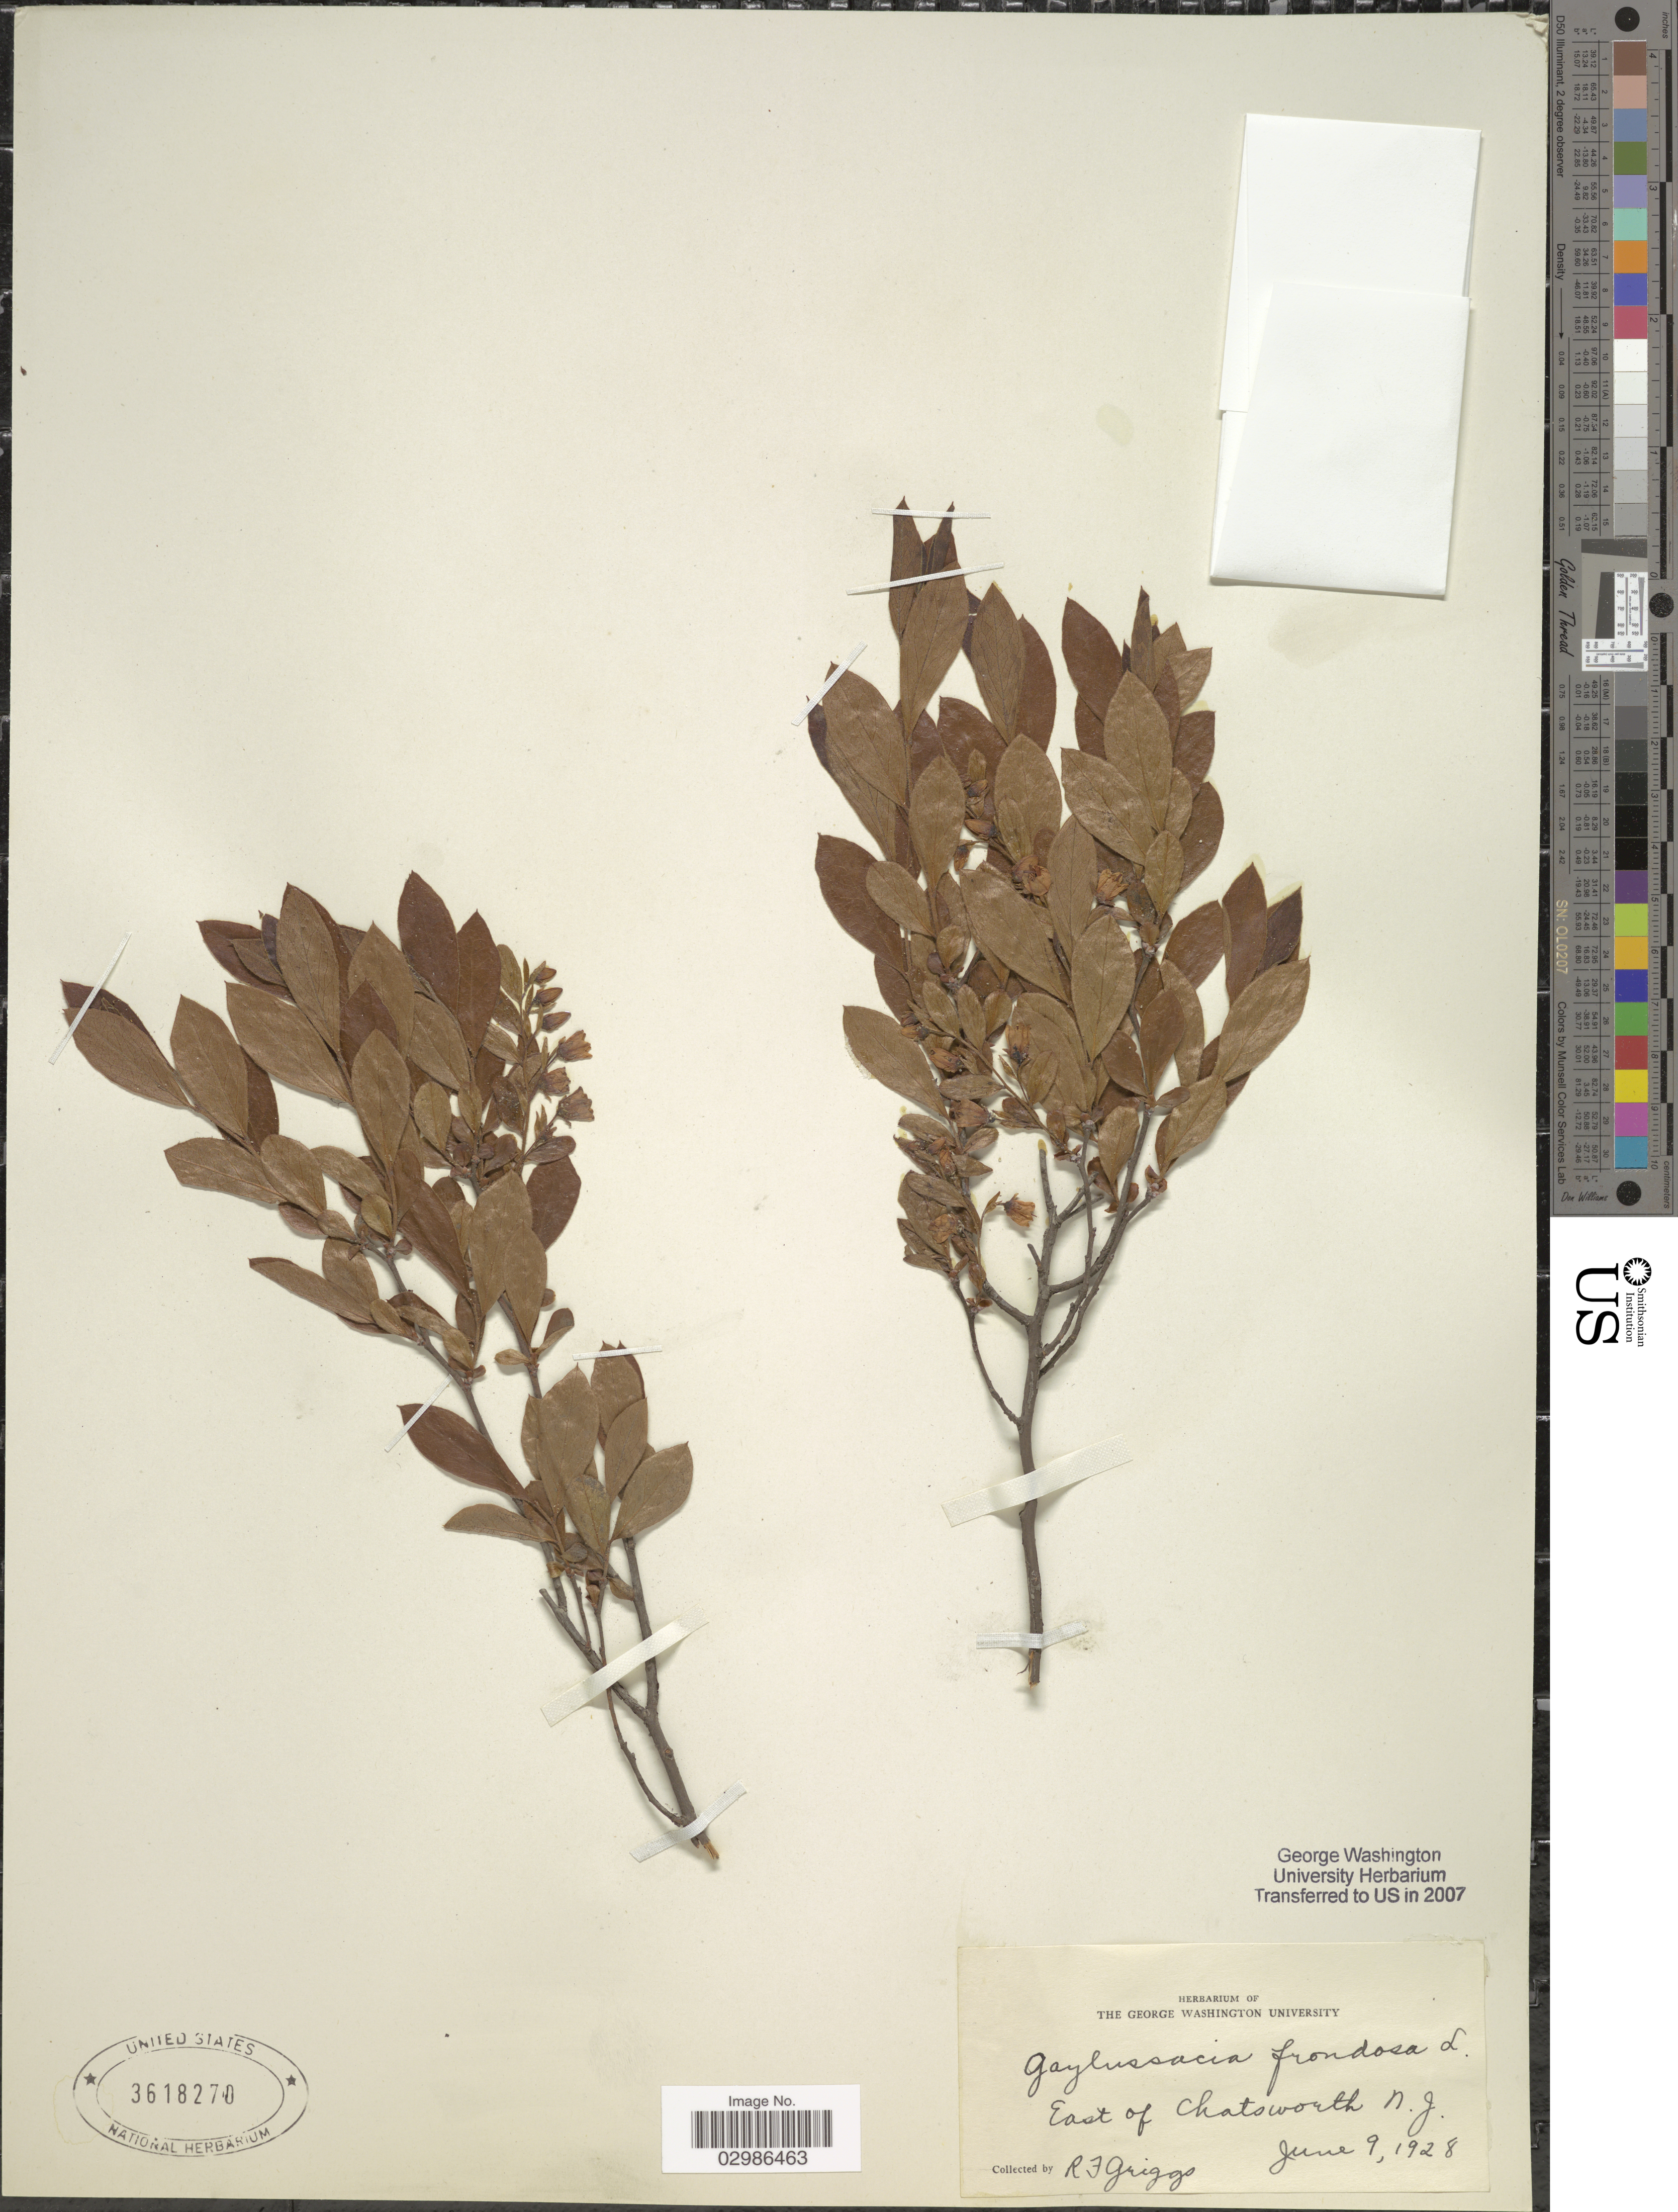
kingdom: Plantae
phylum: Tracheophyta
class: Magnoliopsida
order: Ericales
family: Ericaceae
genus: Gaylussacia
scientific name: Gaylussacia frondosa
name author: (L.) Torr. & A. Gray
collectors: R. F. Griggs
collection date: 1928-06-09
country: United States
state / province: New Jersey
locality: East of Chatsworth N.J.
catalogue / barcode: US 3618270